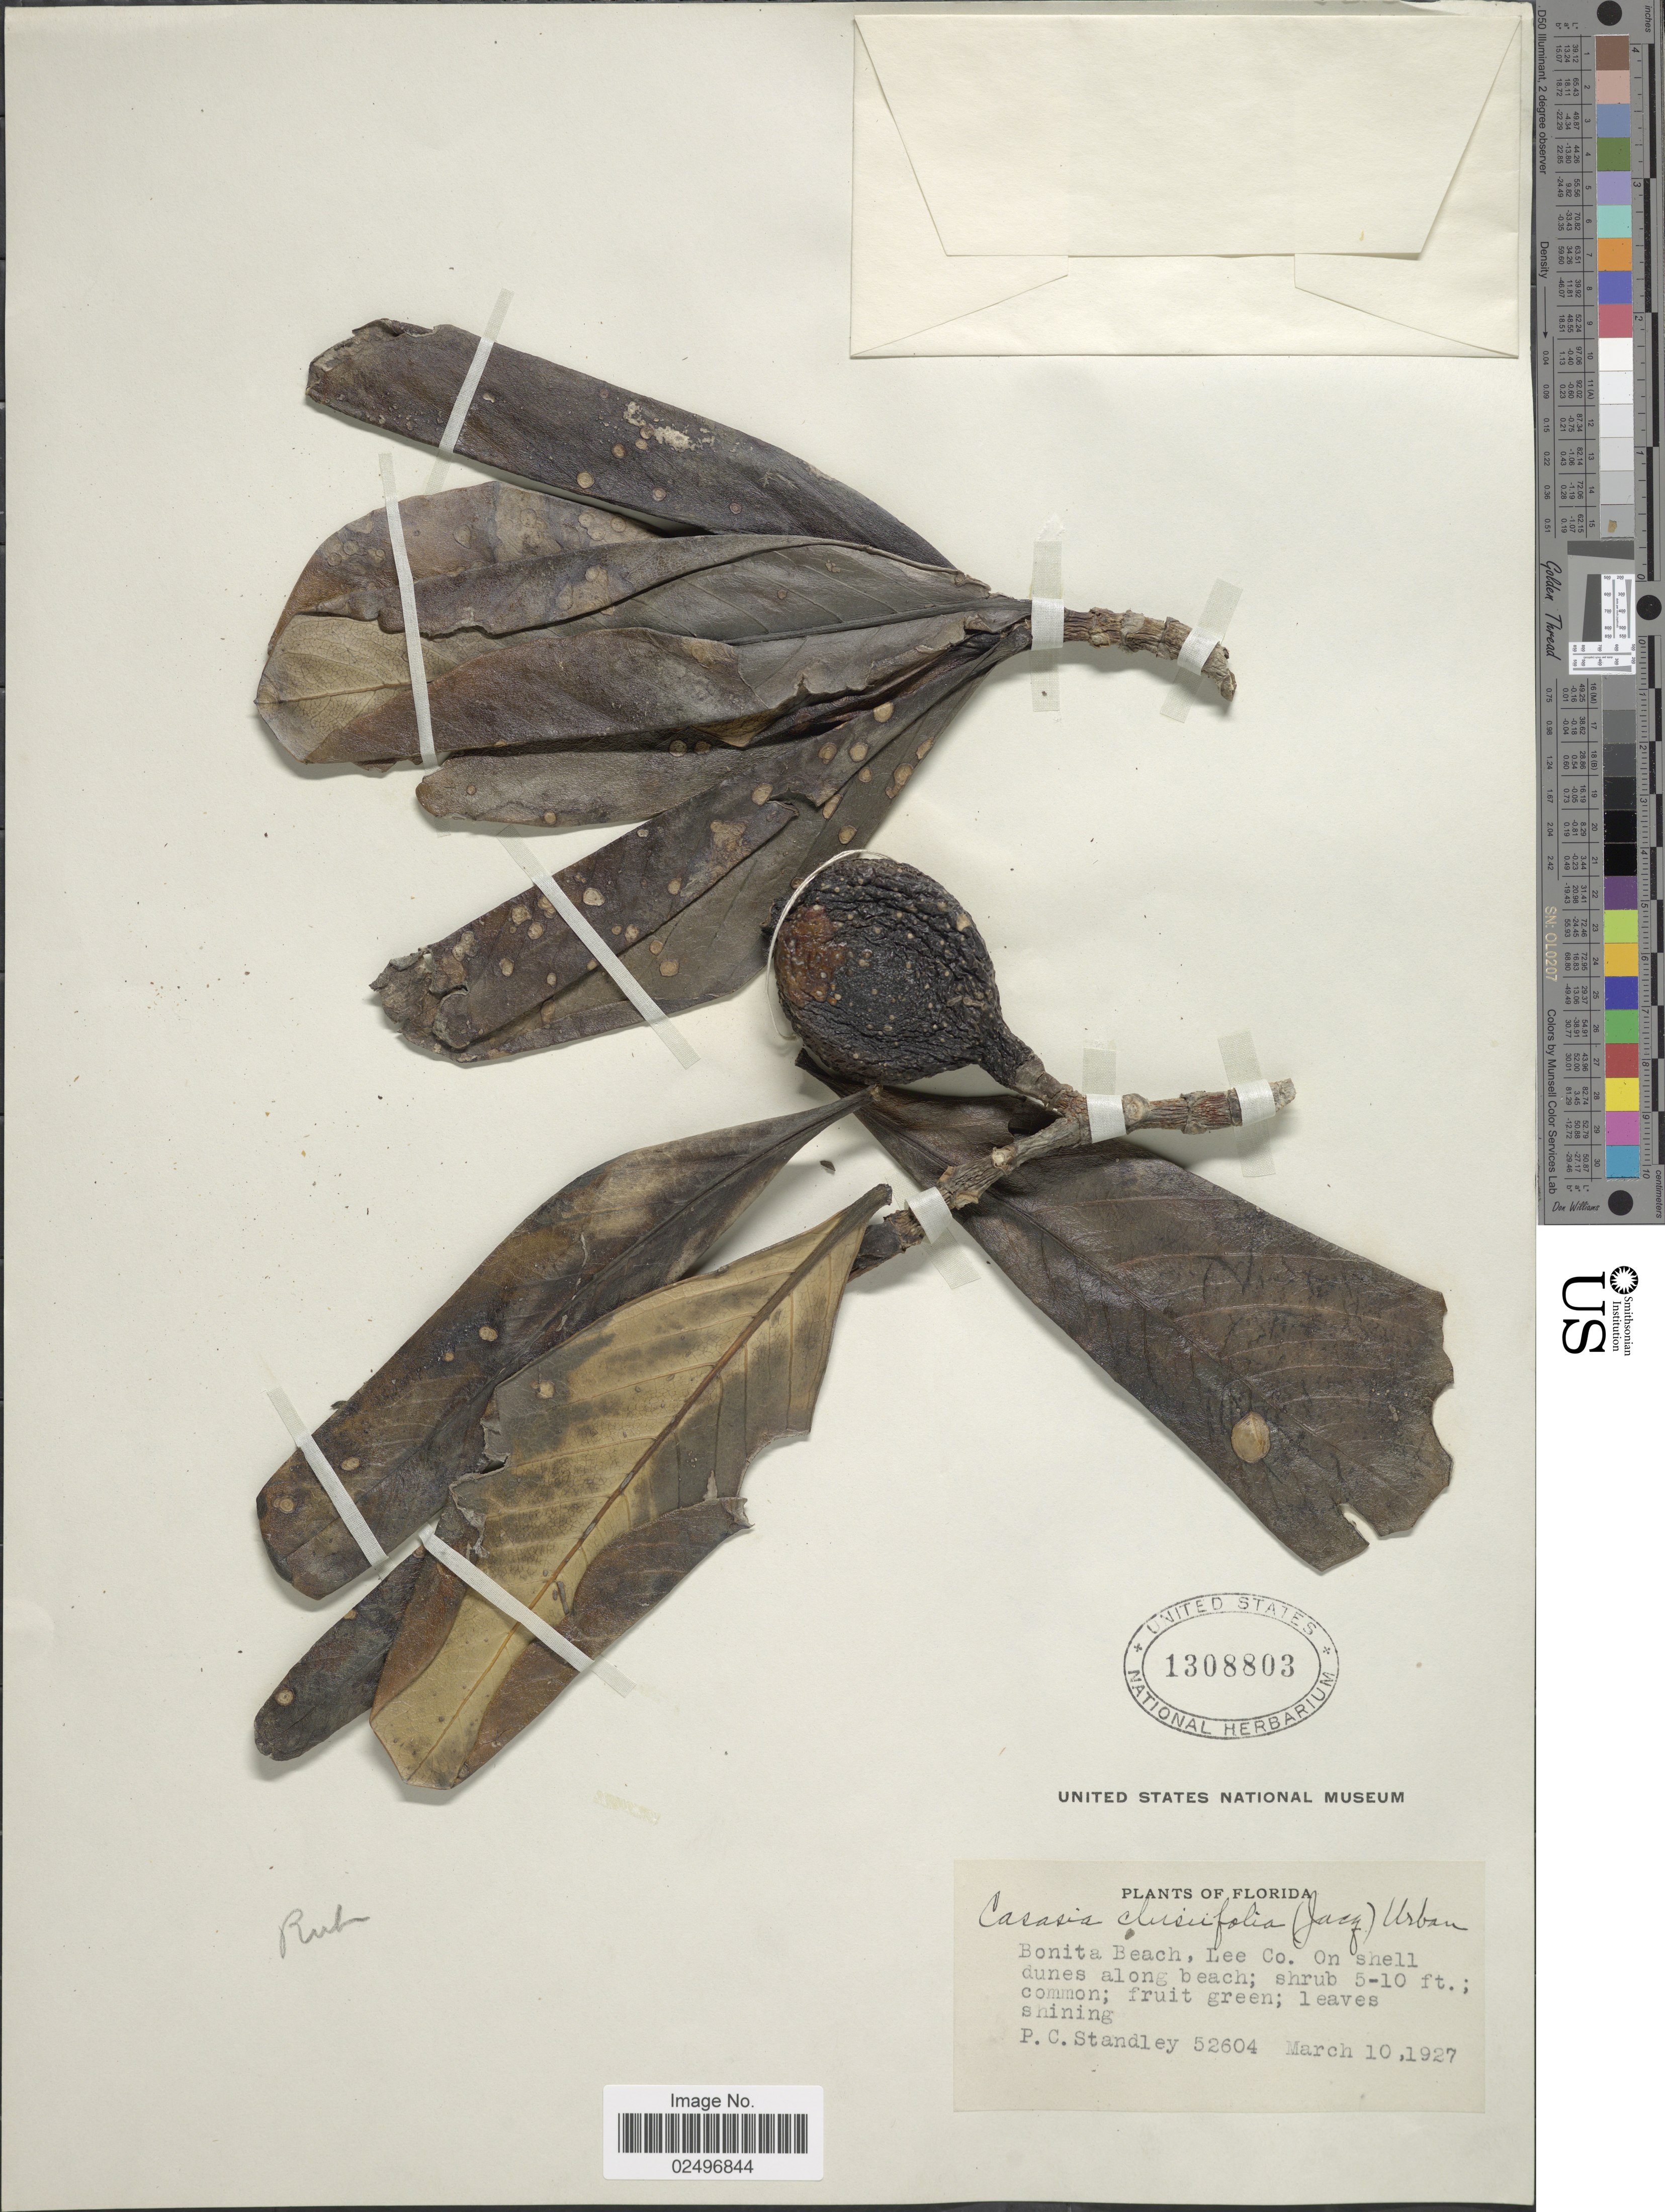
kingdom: Plantae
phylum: Tracheophyta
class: Magnoliopsida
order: Gentianales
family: Rubiaceae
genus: Casasia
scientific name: Casasia clusiifolia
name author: (Jacq.) Urb.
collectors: P. C. Standley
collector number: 52604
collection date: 1927-03-10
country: United States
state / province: Florida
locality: Bonita Beach, Lee Co. On shell dunes along beach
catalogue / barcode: US 1308803